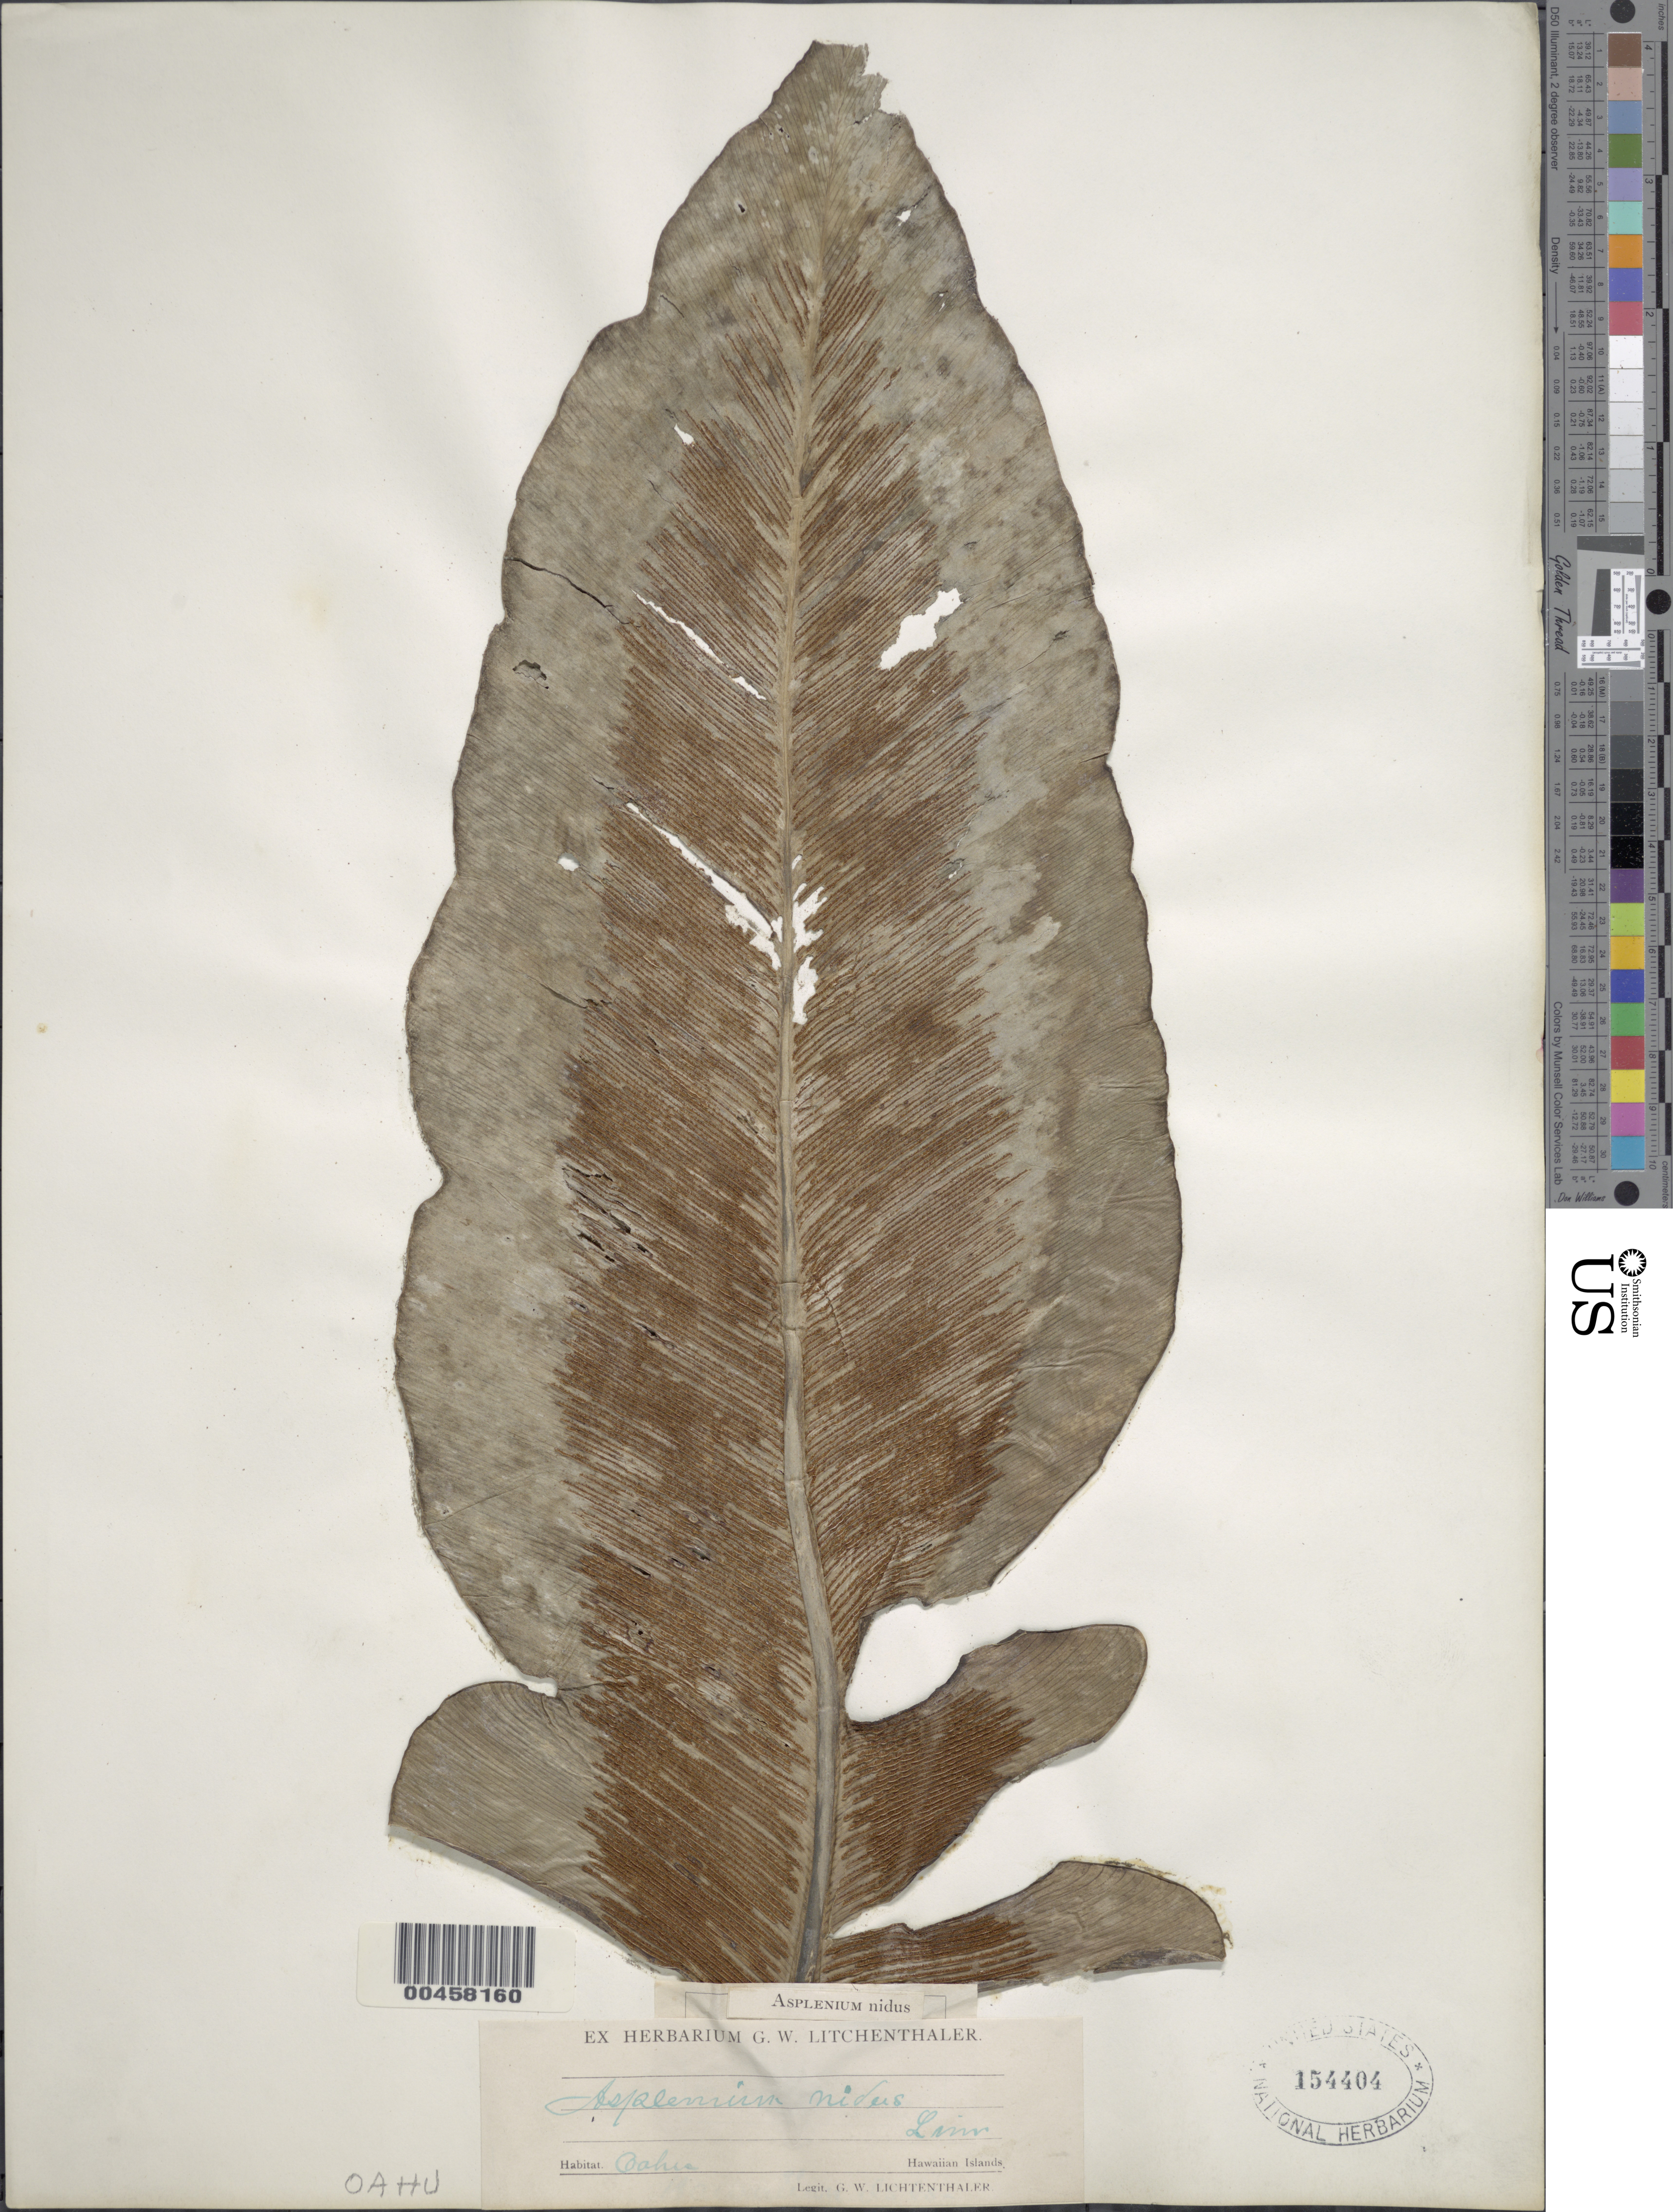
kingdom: Plantae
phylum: Tracheophyta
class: Polypodiopsida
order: Polypodiales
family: Aspleniaceae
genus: Asplenium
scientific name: Asplenium nidus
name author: L.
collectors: G. Lichtenthaler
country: United States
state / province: Hawaii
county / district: Kauai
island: Kaua'i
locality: Hawaiian Islands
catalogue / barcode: US 154404